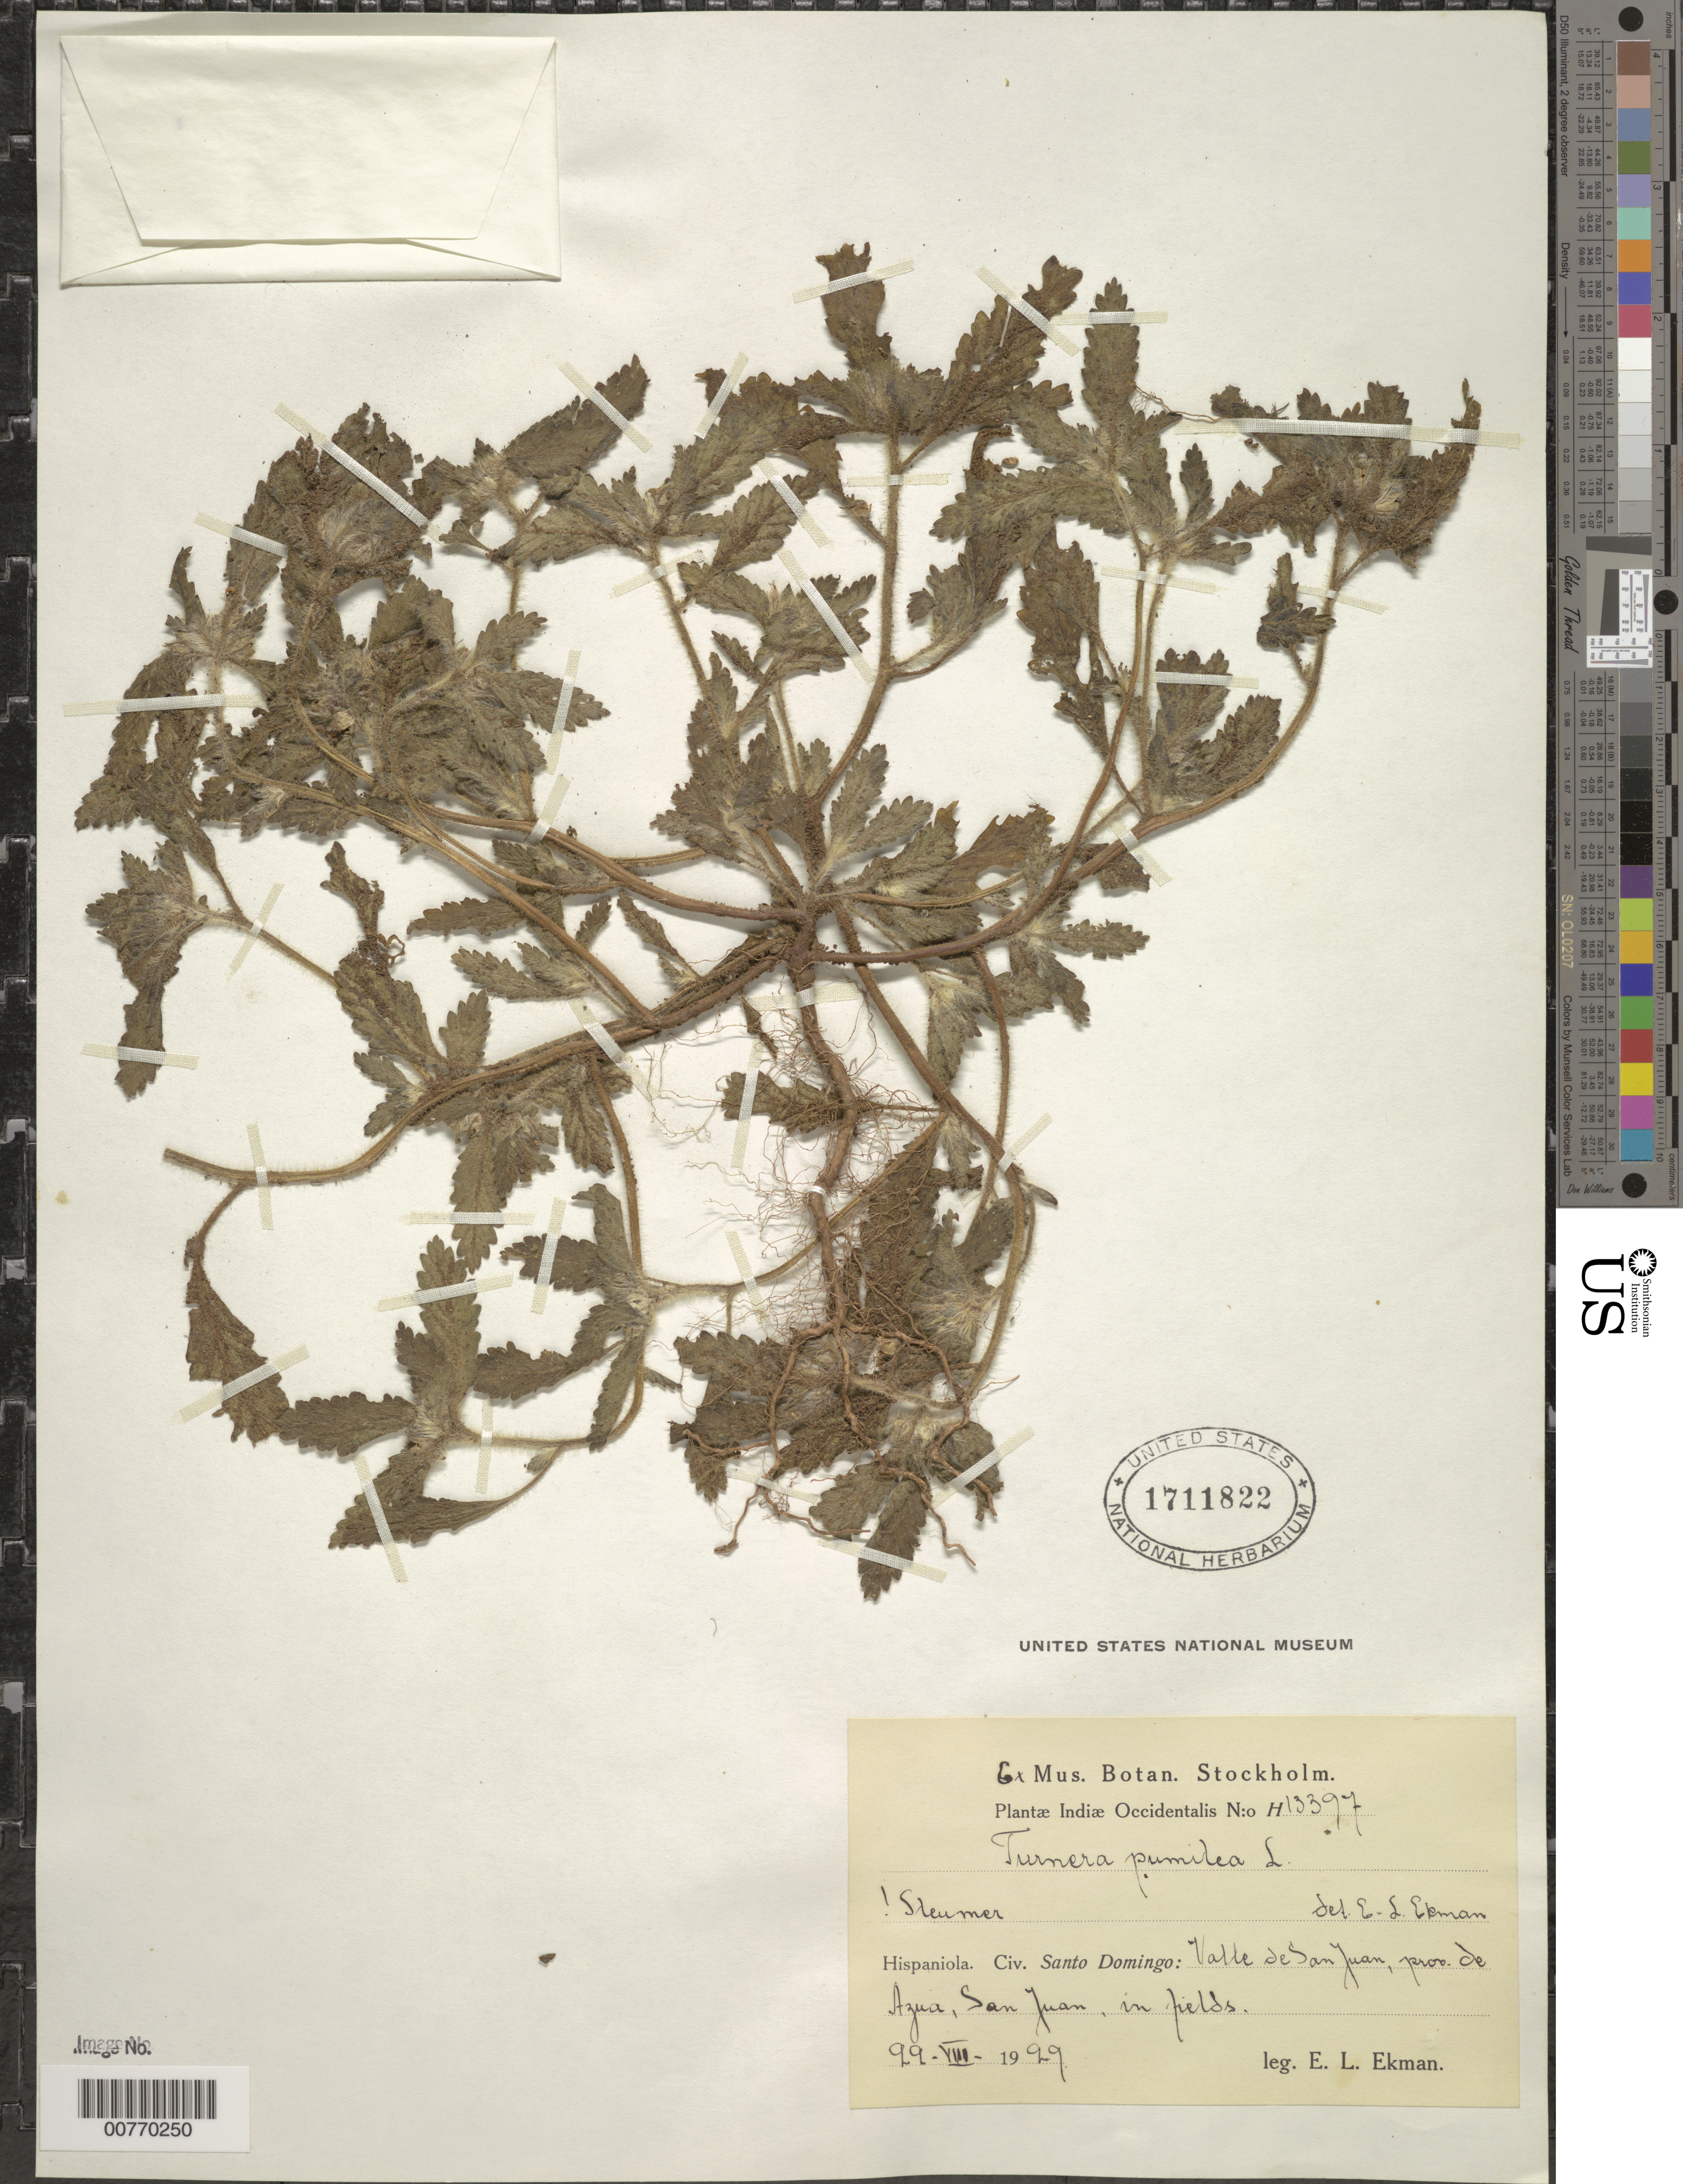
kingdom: Plantae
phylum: Tracheophyta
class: Magnoliopsida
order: Malpighiales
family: Turneraceae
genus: Turnera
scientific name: Turnera pumilea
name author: L.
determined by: Ekman, E. L.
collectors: E. L. Ekman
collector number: H 13397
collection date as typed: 22 Aug 1929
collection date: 1929-08-22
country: Dominican Republic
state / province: Azua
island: Hispaniola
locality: Valle de San Juan, San Juan.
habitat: In fields.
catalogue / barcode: US 1711822